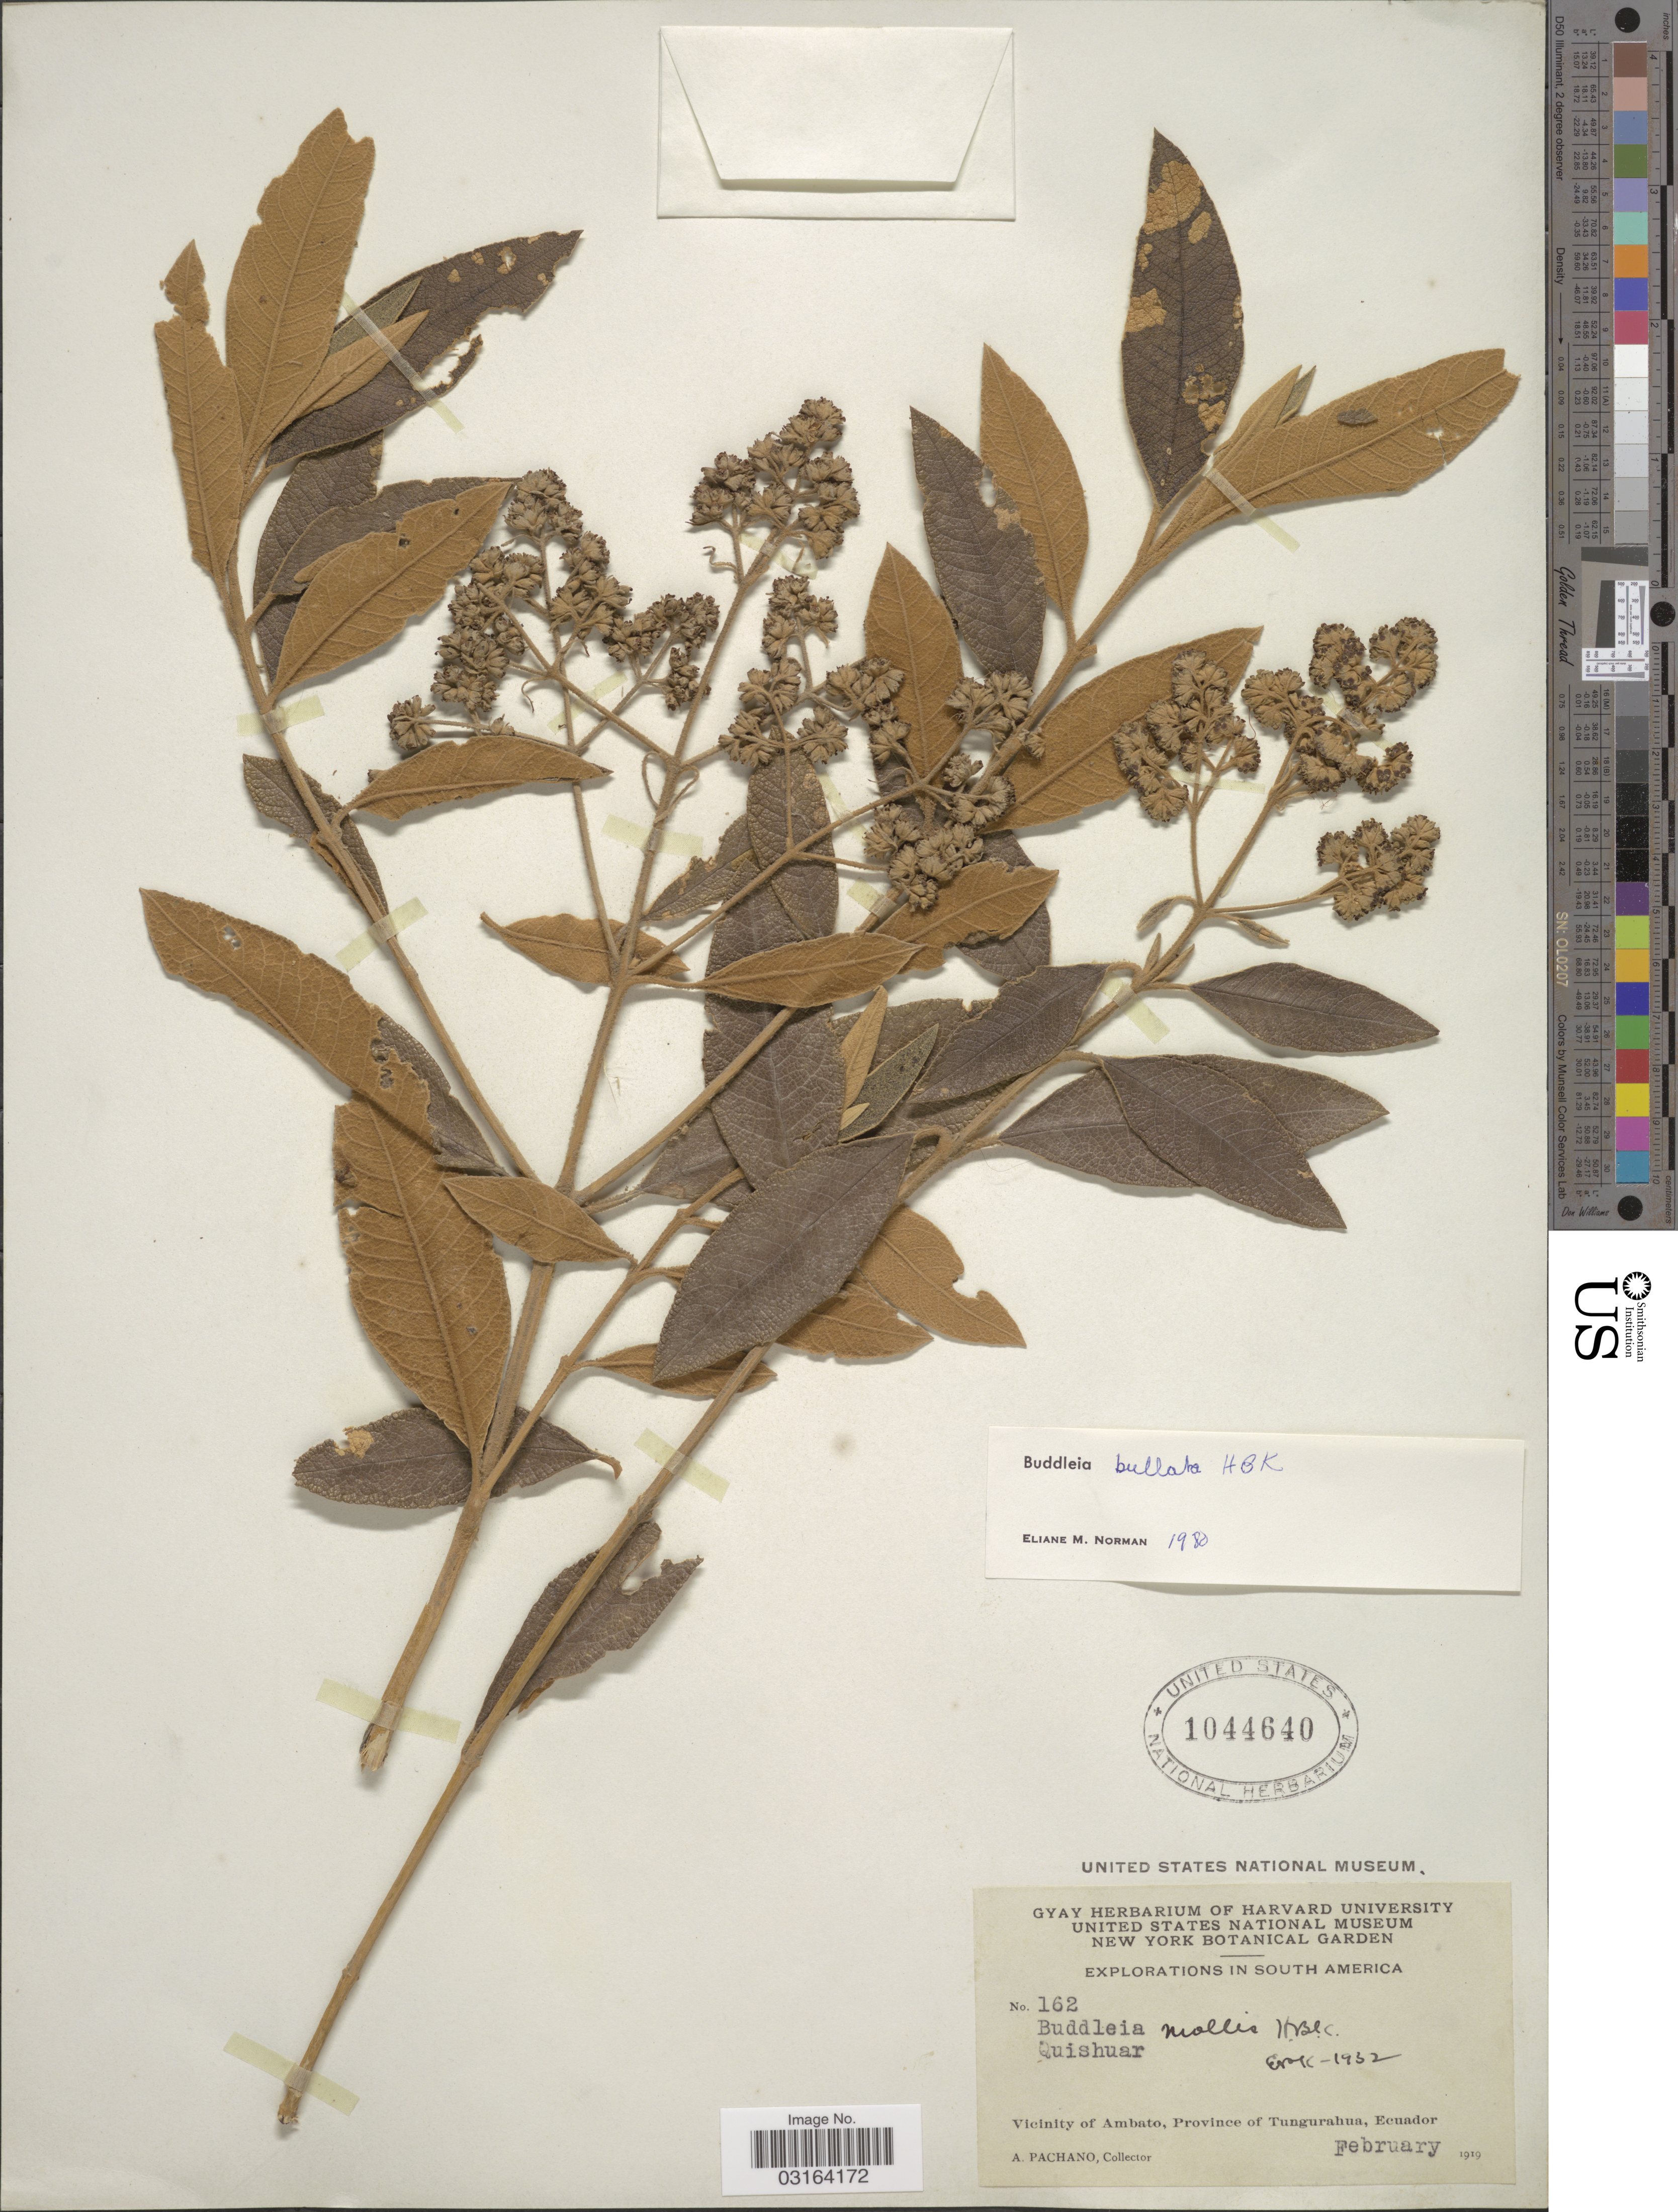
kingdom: Plantae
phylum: Tracheophyta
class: Magnoliopsida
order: Lamiales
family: Scrophulariaceae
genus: Buddleja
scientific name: Buddleja bullata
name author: Kunth in Humb. & et al.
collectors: A. Pachano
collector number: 162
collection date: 1919-02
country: Ecuador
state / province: Tungurahua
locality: Vicinity of Ambato, Province of Tungurahua.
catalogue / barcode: US 1044640